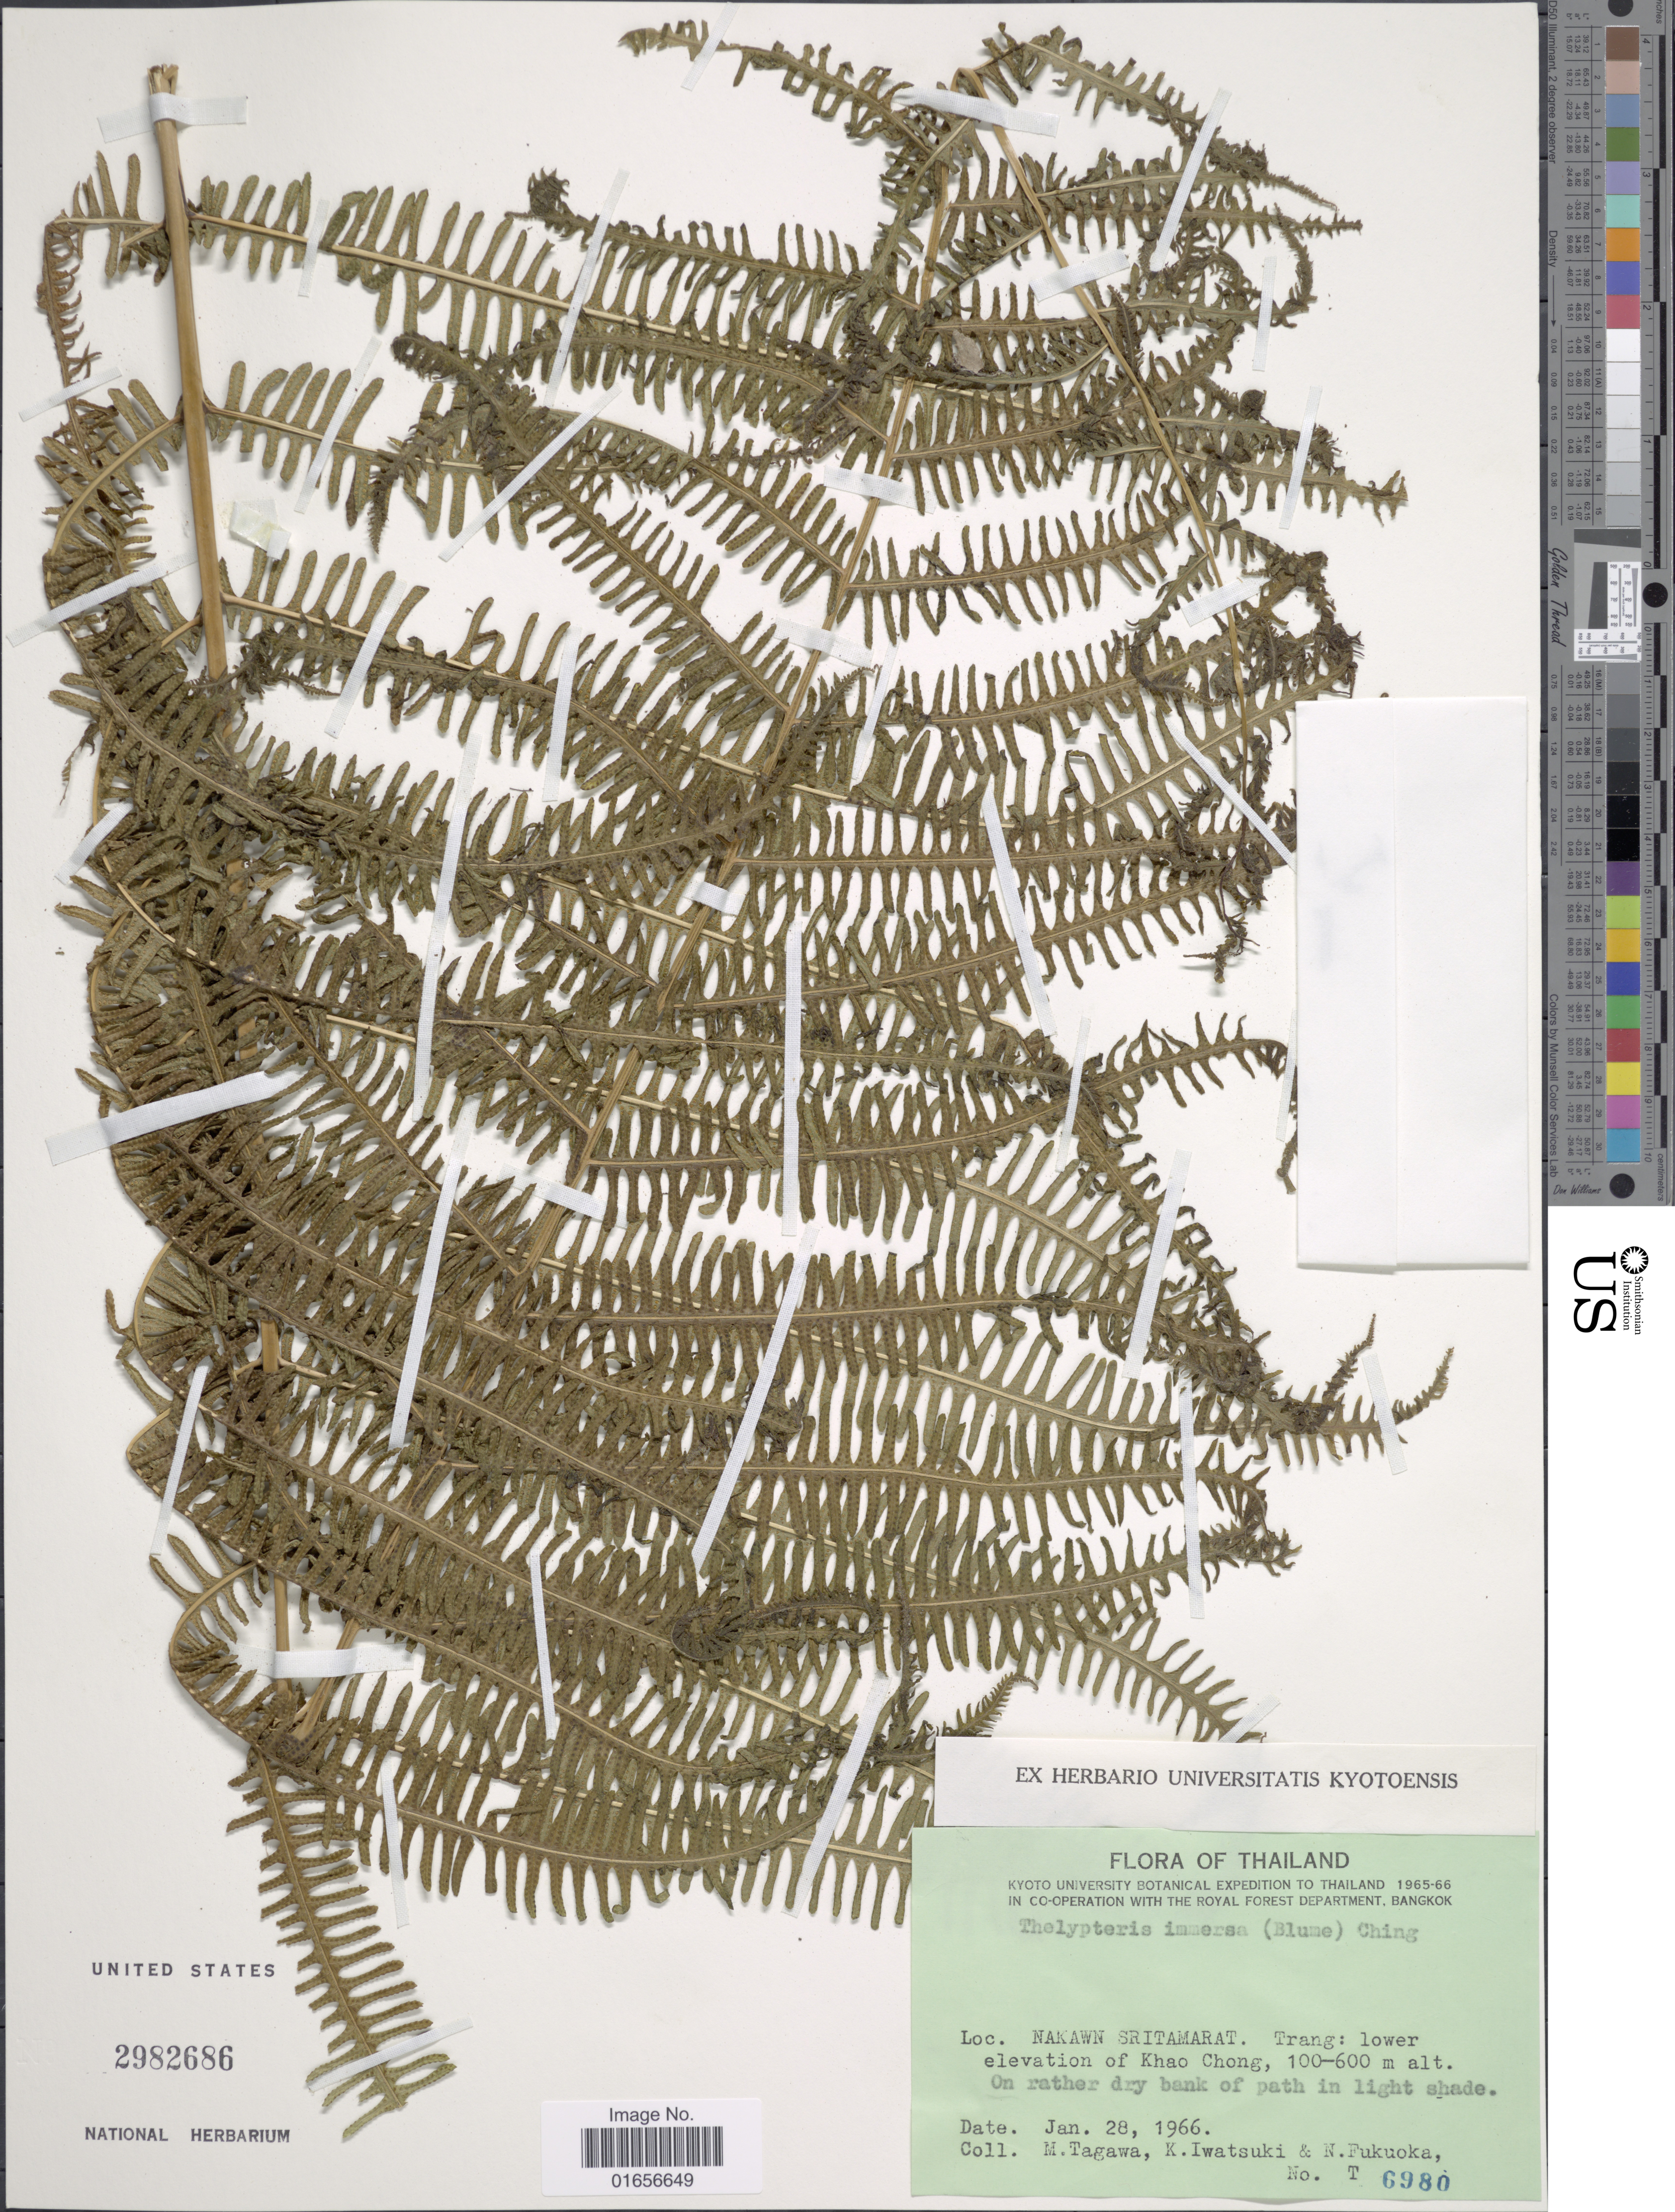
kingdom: Plantae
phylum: Tracheophyta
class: Polypodiopsida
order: Polypodiales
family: Thelypteridaceae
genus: Amphineuron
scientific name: Amphineuron immersum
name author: (Blume) Holttum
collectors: M. Tagawa, K. Iwatsuki & N. Fukuoka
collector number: T 6980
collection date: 1966-01-28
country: Thailand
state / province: Trang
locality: Thailand, Nakawn Sritamarat. Trang: Lower elevation of Khao Chong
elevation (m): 100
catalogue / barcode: US 2982686